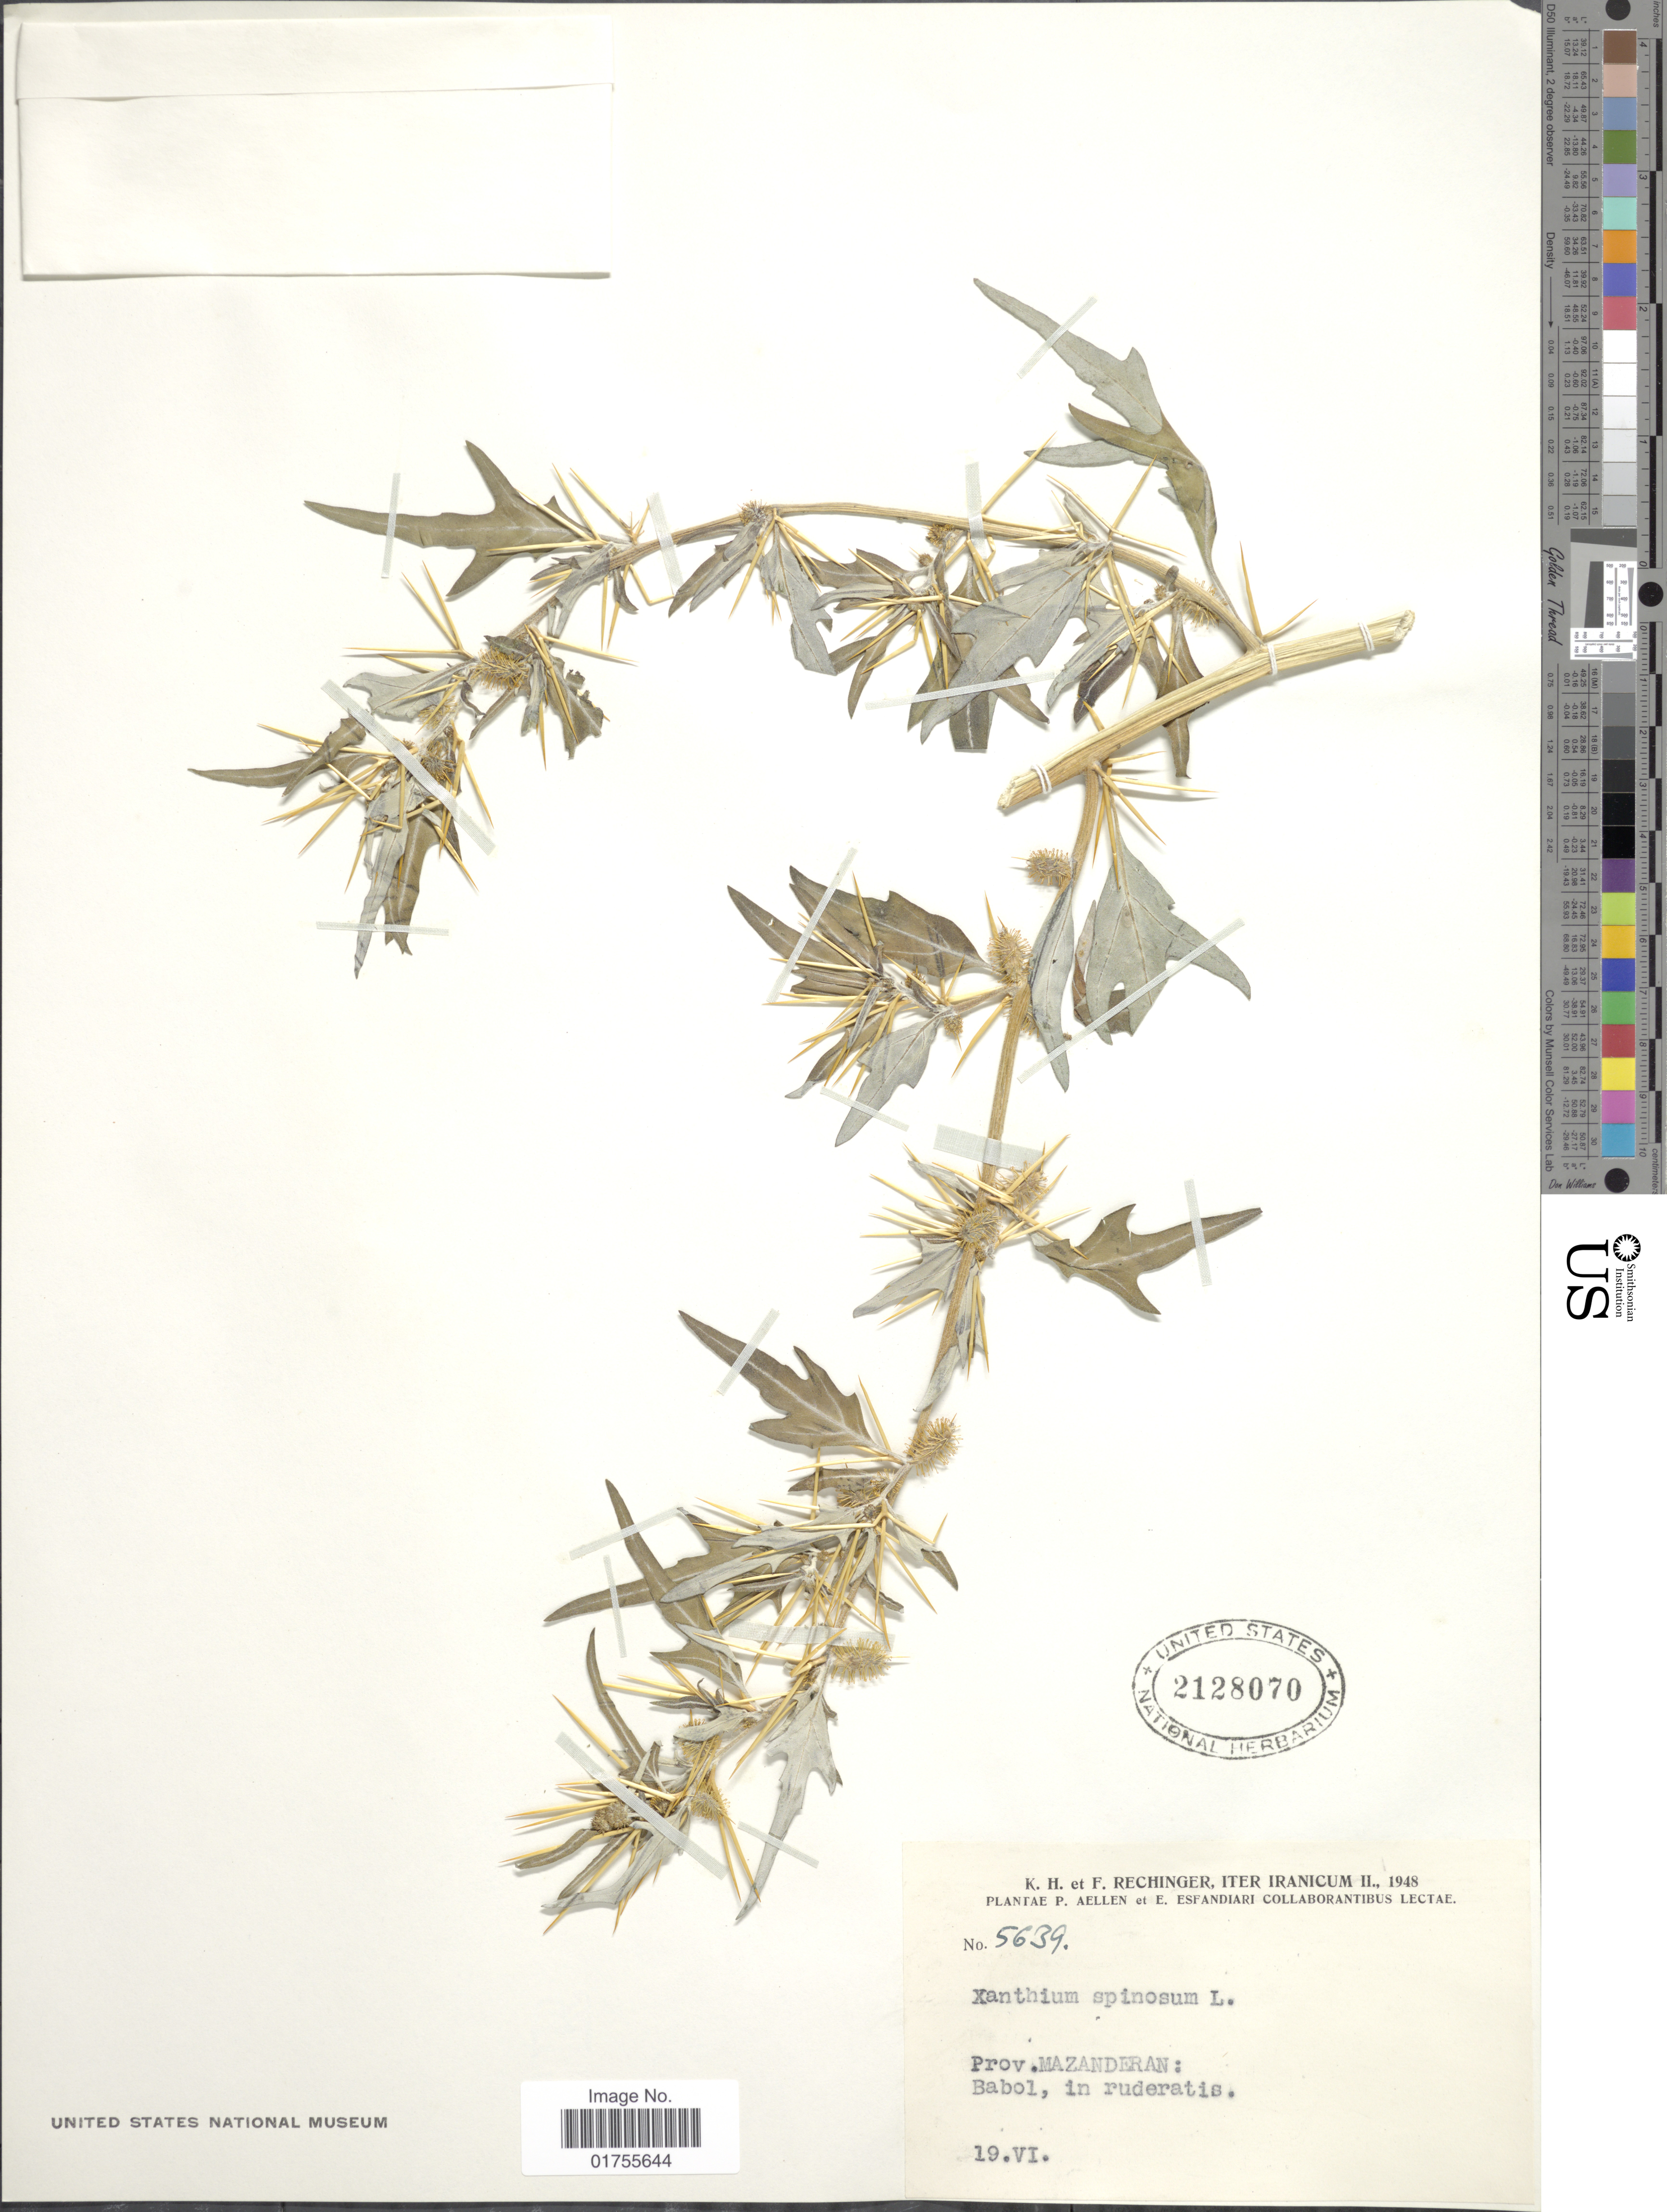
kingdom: Plantae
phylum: Tracheophyta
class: Magnoliopsida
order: Asterales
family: Asteraceae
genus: Xanthium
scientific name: Xanthium spinosum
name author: L.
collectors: K. H. Rechinger & F. Rechinger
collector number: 5639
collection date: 1948-06-19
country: Iran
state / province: Mazandaran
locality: Babol, in ruderatis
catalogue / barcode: US 2128070